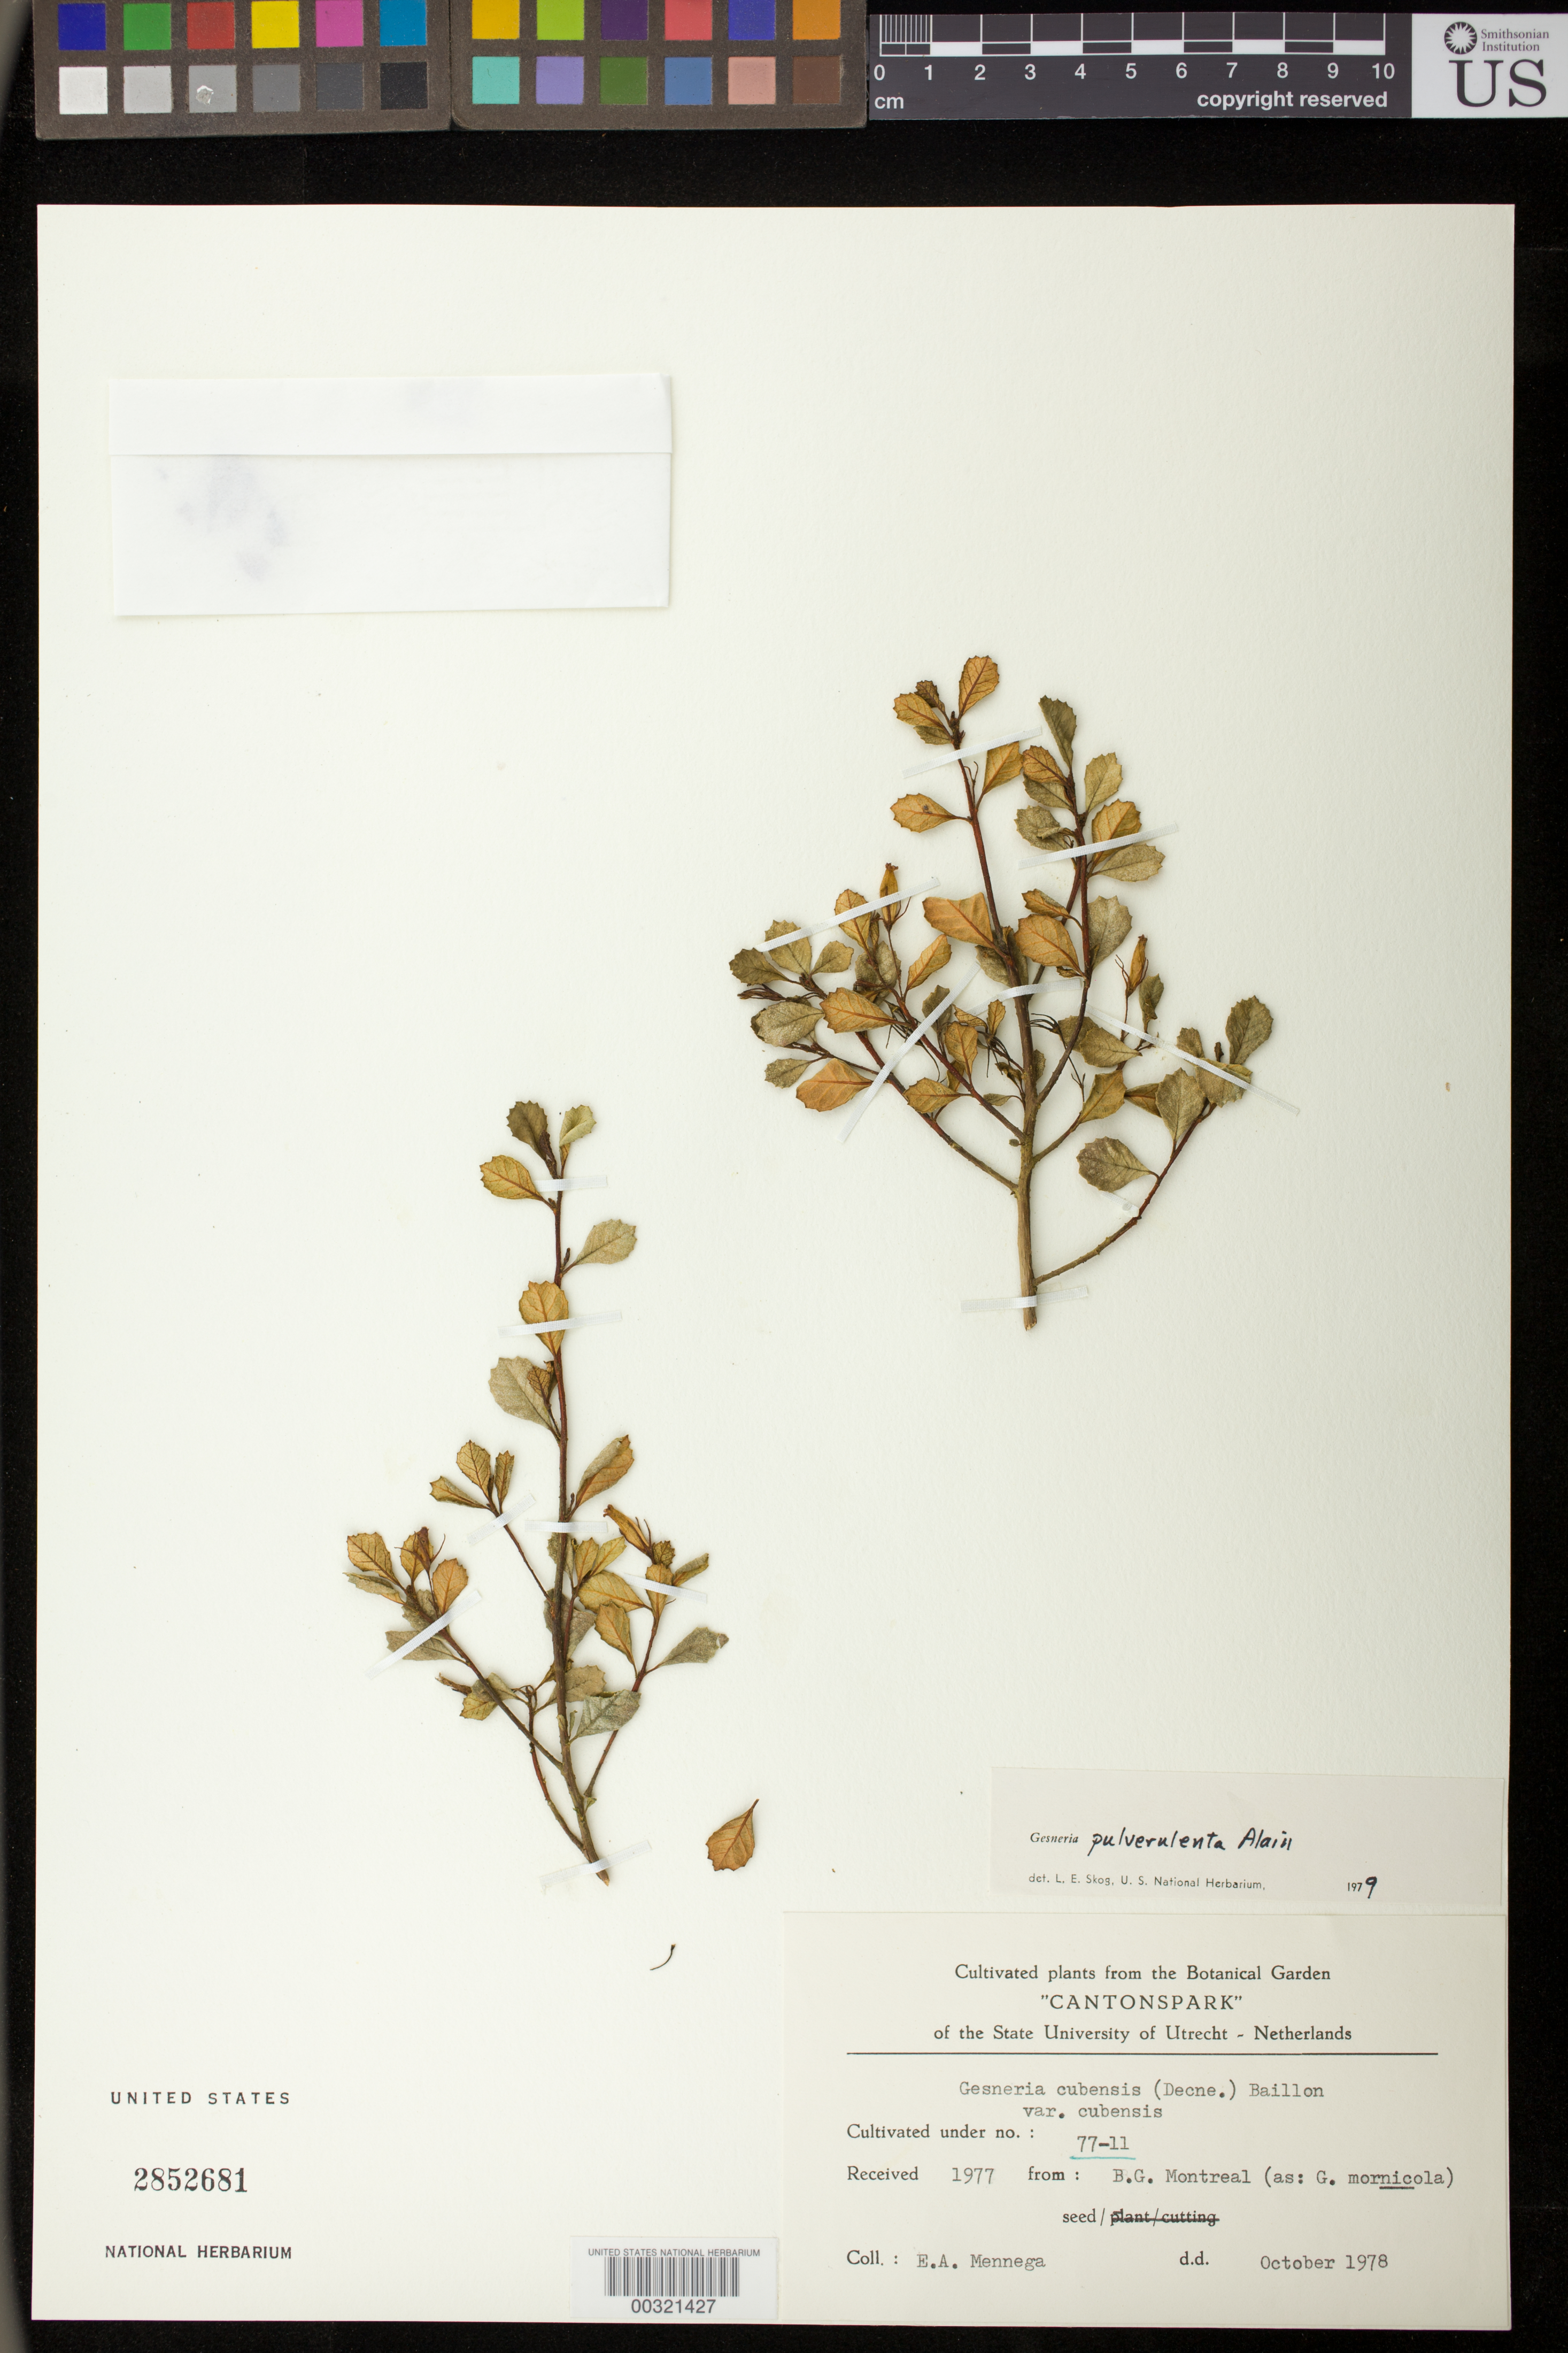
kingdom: Plantae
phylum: Tracheophyta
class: Magnoliopsida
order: Lamiales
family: Gesneriaceae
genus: Gesneria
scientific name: Gesneria pulverulenta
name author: Alain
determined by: Skog, Laurence E.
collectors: E. A. Mennega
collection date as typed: Oct 1978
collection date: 1978-10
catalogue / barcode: US 2852681